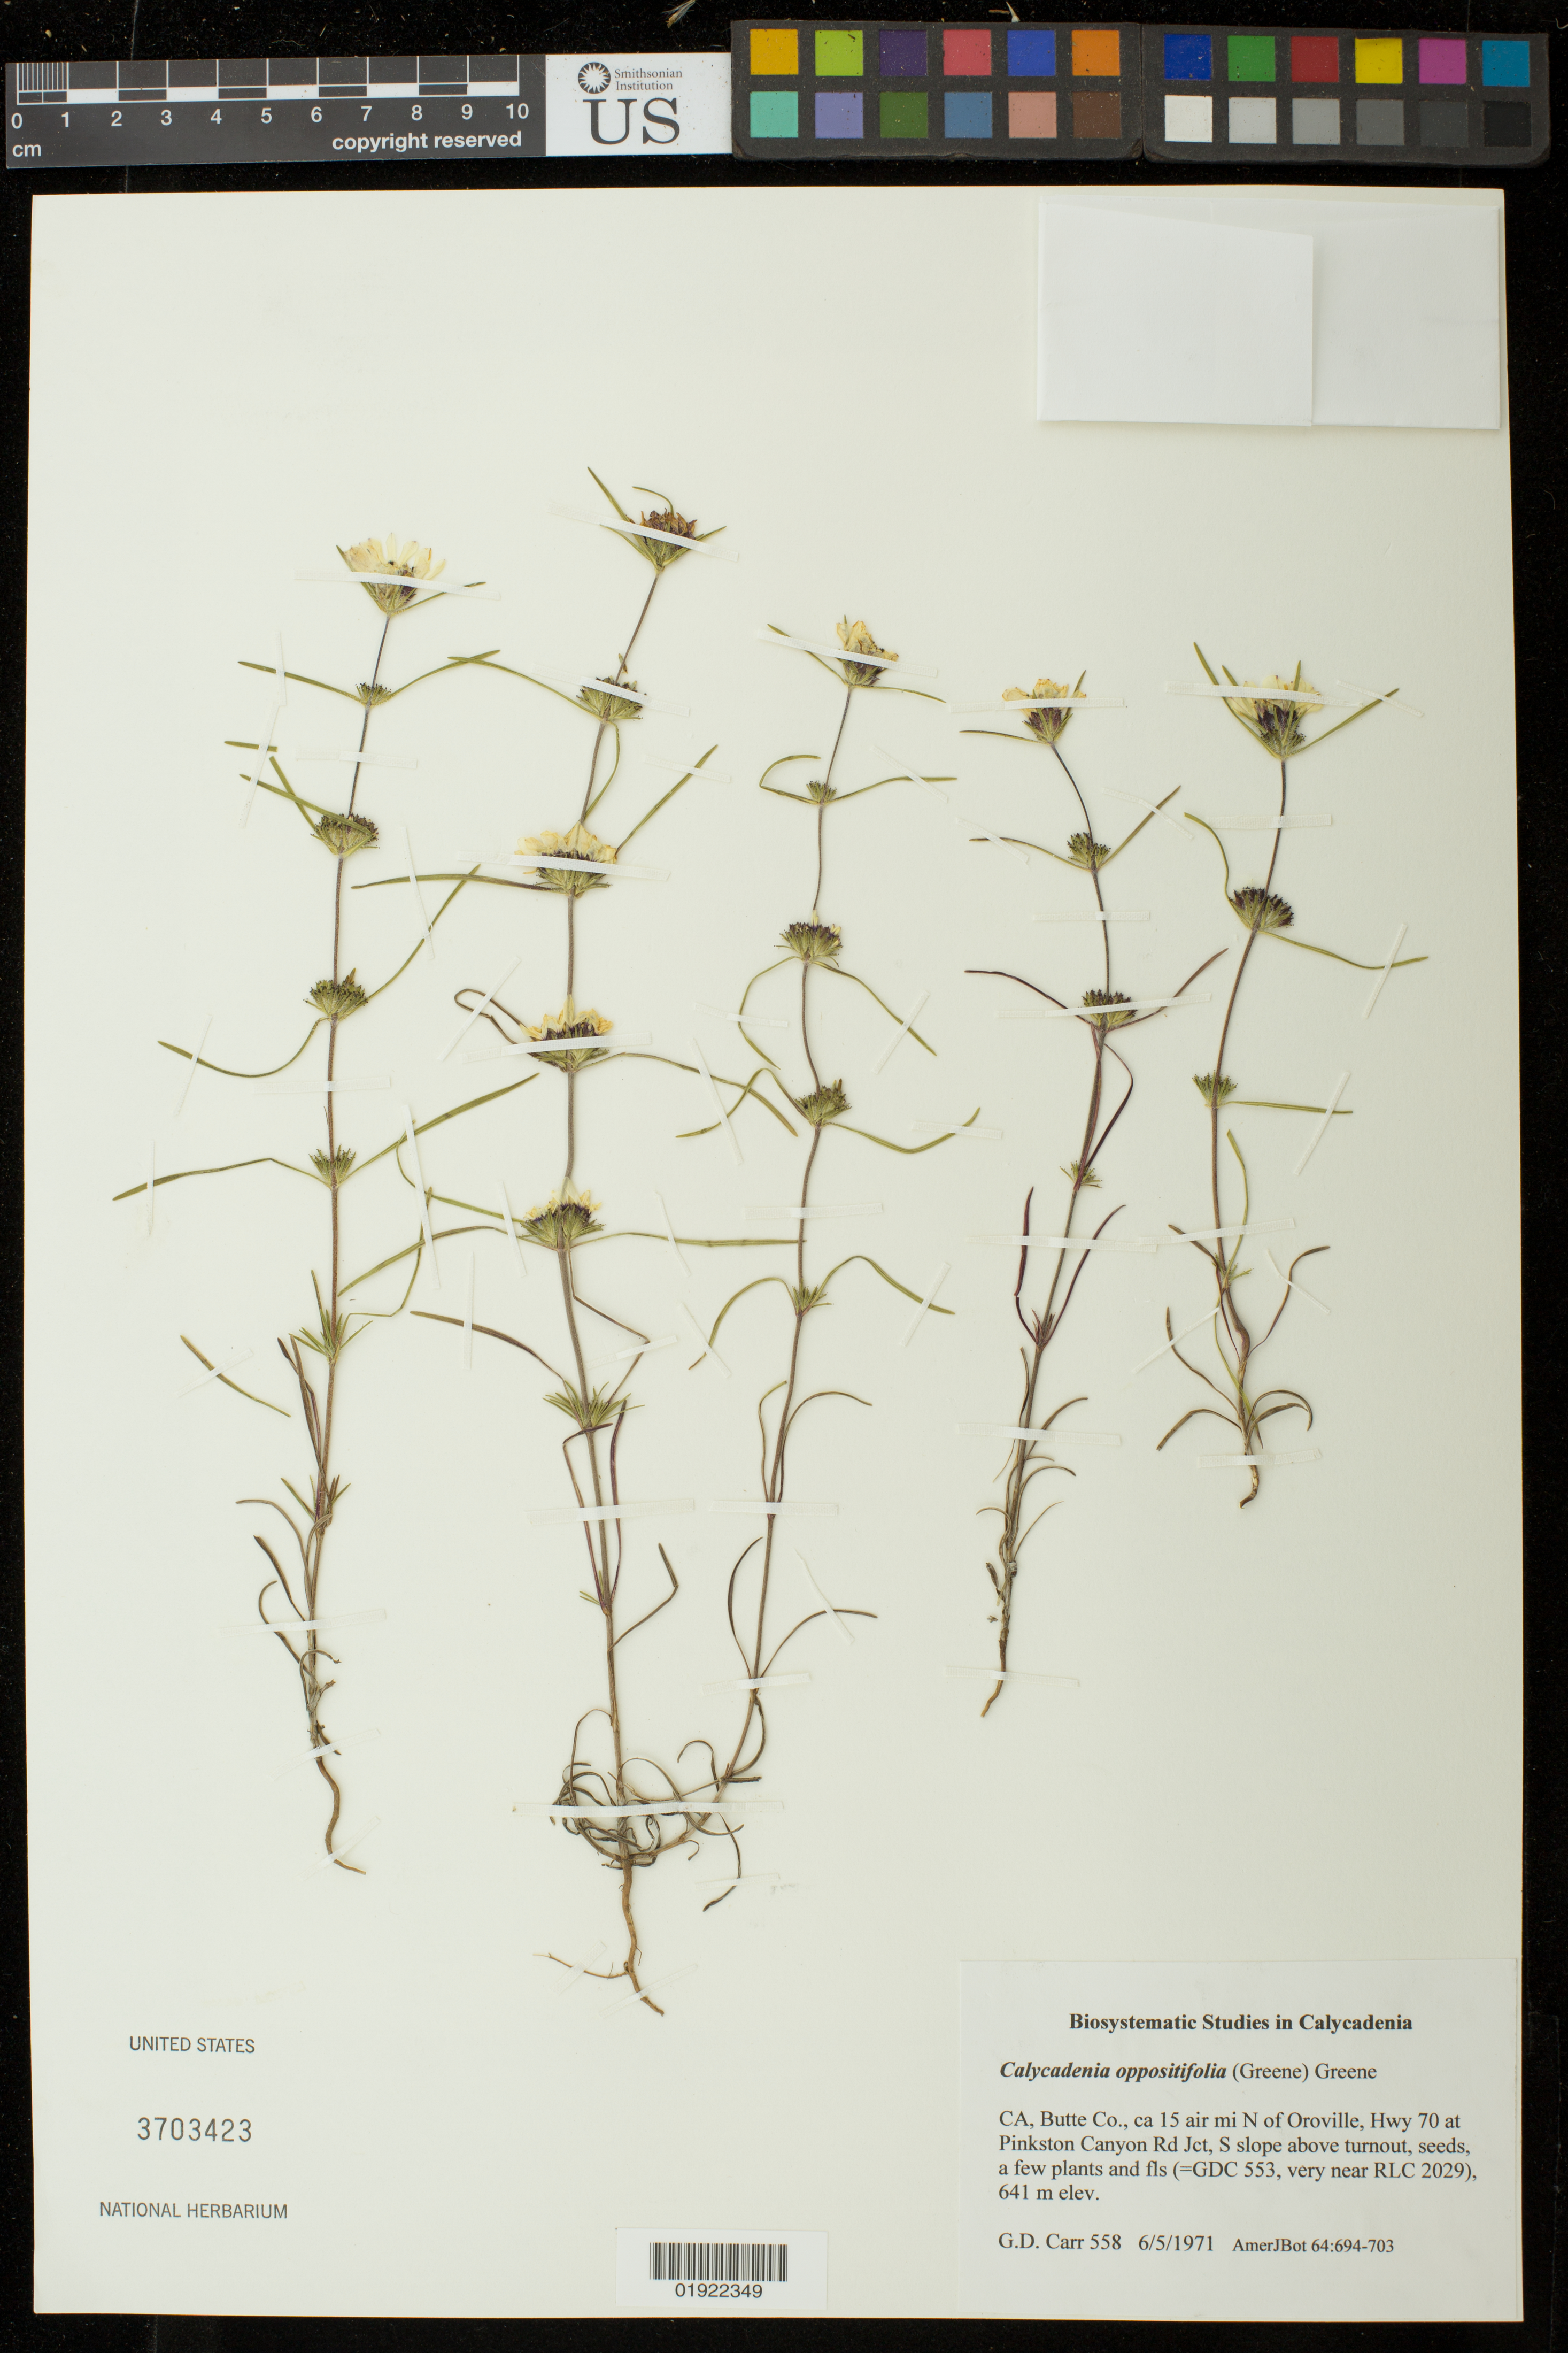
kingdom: Plantae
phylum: Tracheophyta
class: Magnoliopsida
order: Asterales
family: Asteraceae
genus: Calycadenia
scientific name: Calycadenia oppositifolia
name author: (Greene) Greene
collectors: G. Carr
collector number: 558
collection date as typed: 5/6/1971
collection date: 1971-06-05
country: United States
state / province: California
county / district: Butte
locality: ca 15 air mi N of Oroville, Hwy 70 at Pinkston Canyon Rd Jct, S slope above turnout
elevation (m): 641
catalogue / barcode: US 3703423